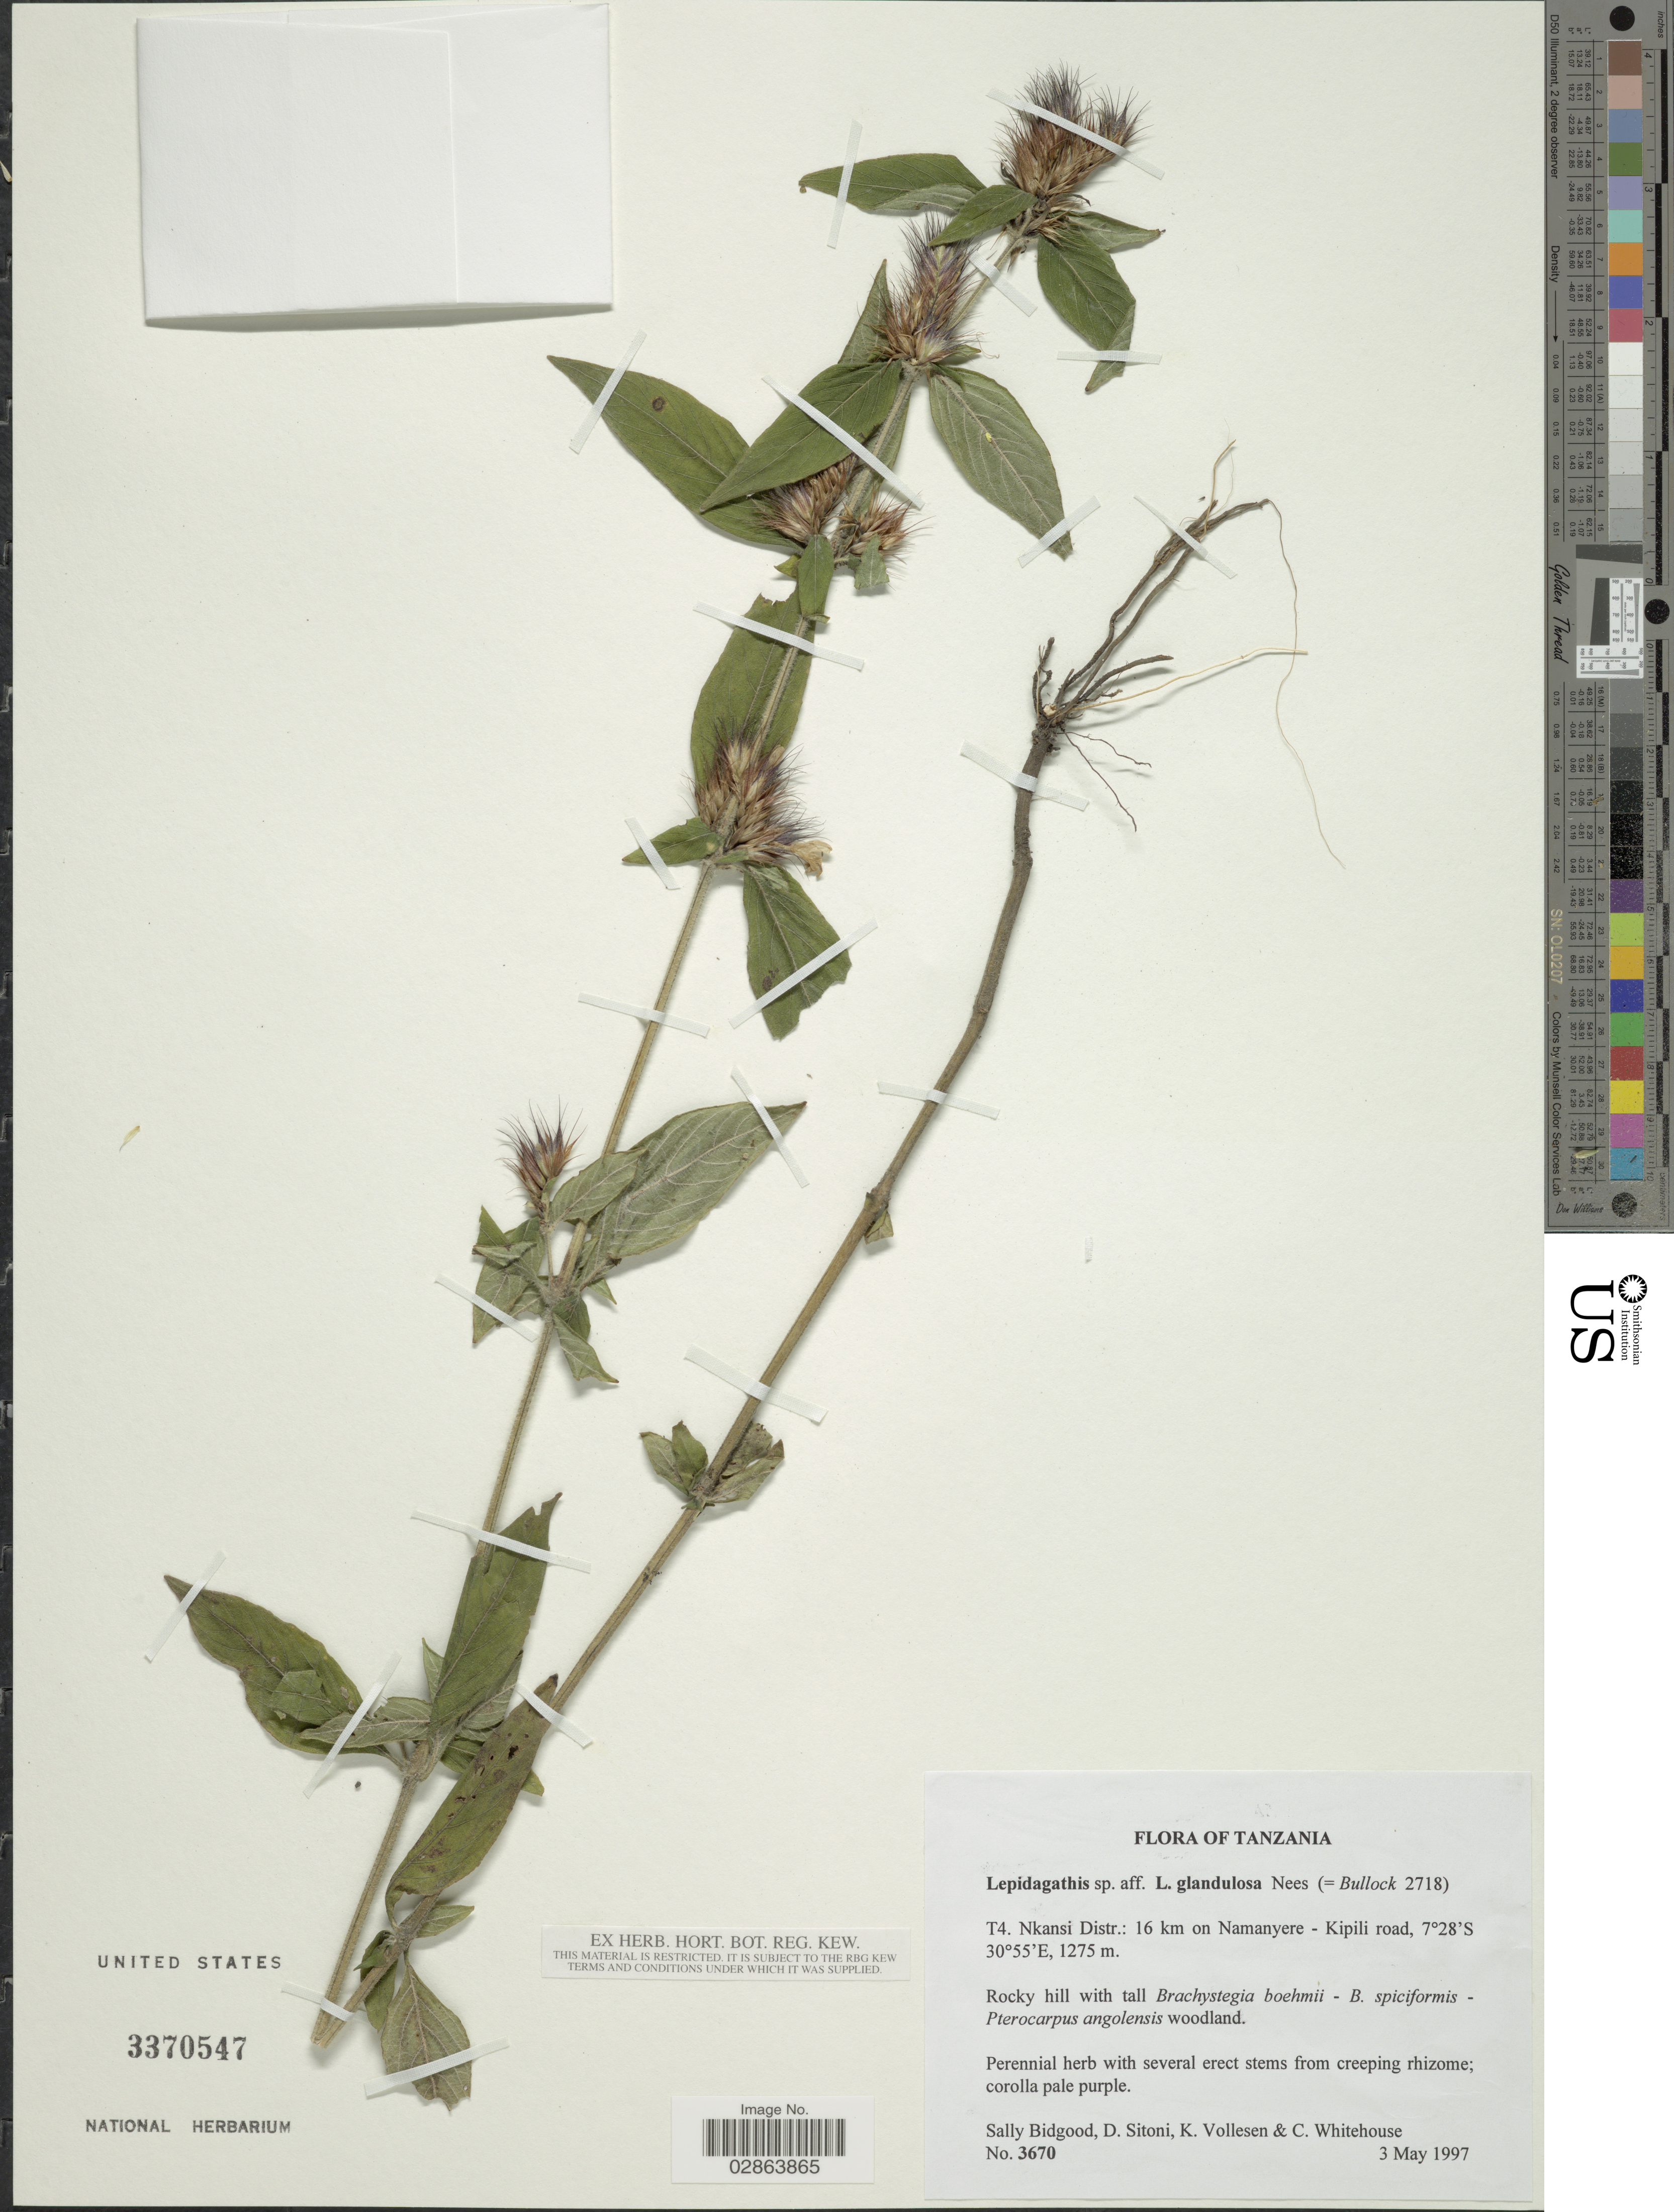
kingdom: Plantae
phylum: Tracheophyta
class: Magnoliopsida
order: Lamiales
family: Acanthaceae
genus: Lepidagathis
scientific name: Lepidagathis glandulosa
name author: A. Rich.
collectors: S. Bidgood, D. Sitoni, K. Vollesen & C. Whitehouse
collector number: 3670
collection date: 1997-05-03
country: Tanzania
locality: T4, Nkansi Distr.: 16 km on Namanyere - Kipili road.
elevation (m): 1275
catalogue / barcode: US 3370547